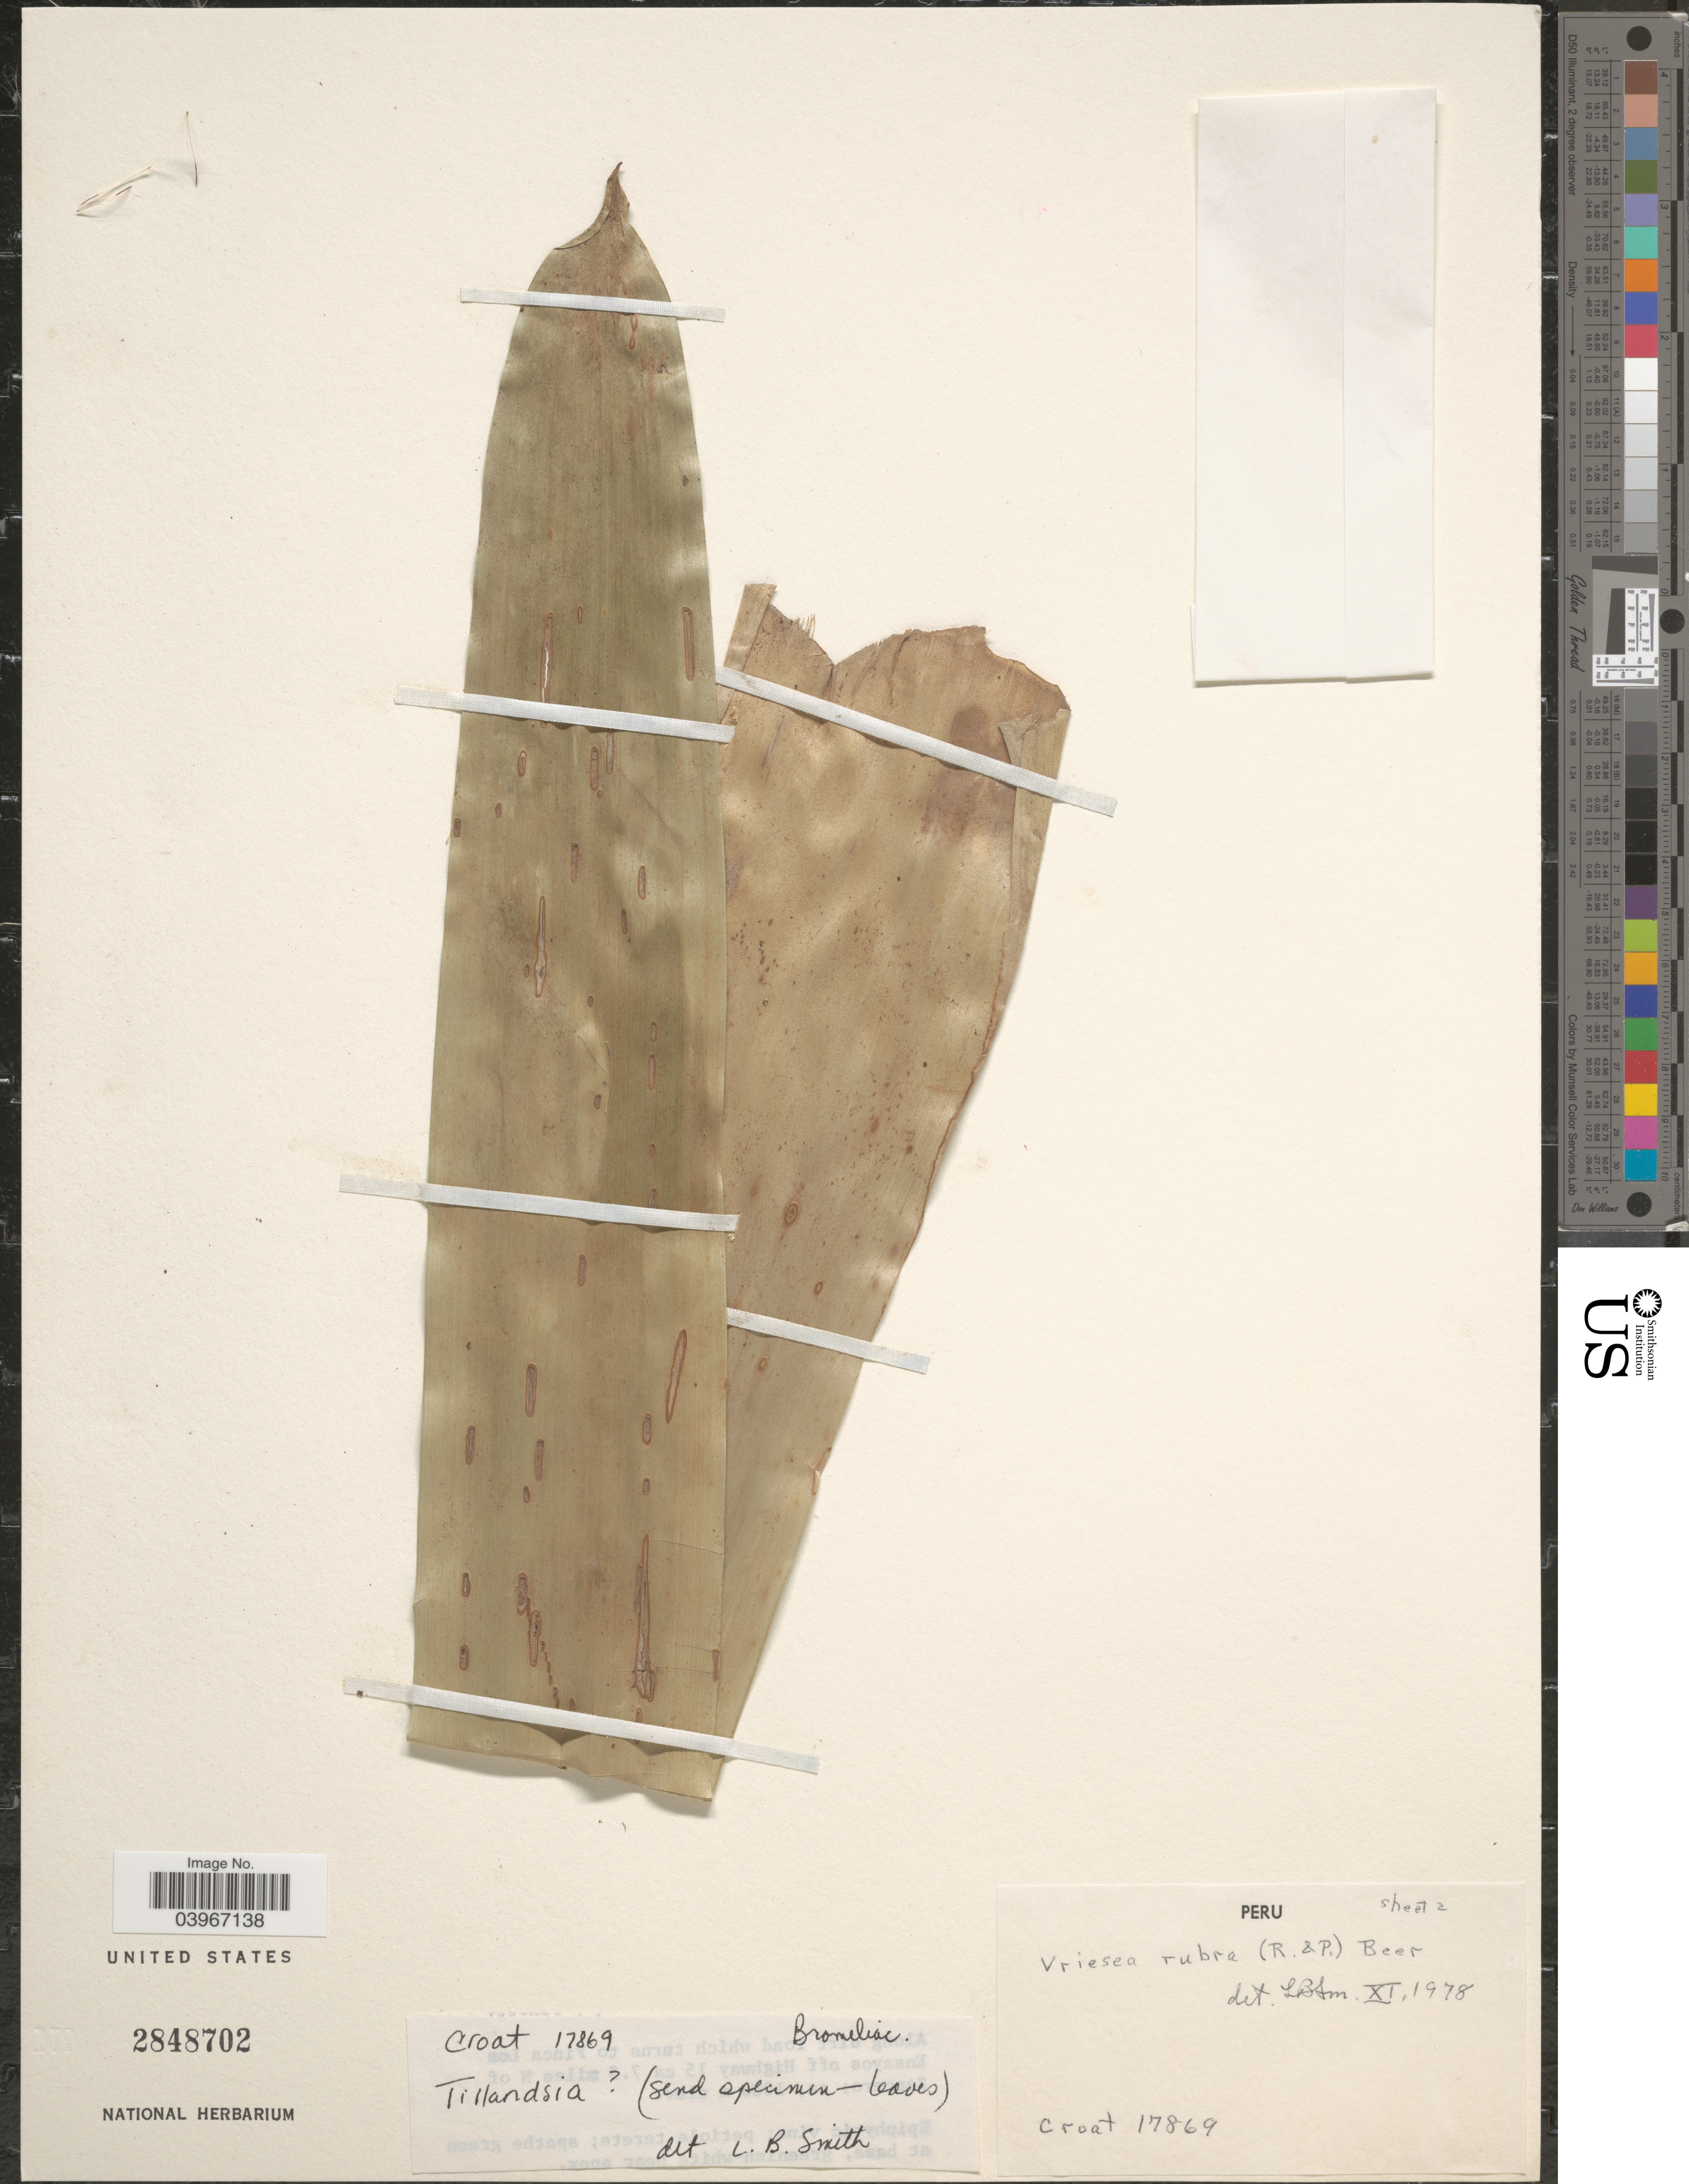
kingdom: Plantae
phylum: Tracheophyta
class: Liliopsida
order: Poales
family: Bromeliaceae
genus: Vriesea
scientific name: Vriesea rubra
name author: (Ruiz & Pav.) Beer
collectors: T. B. Croat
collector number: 17869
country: Peru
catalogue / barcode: US 2848702